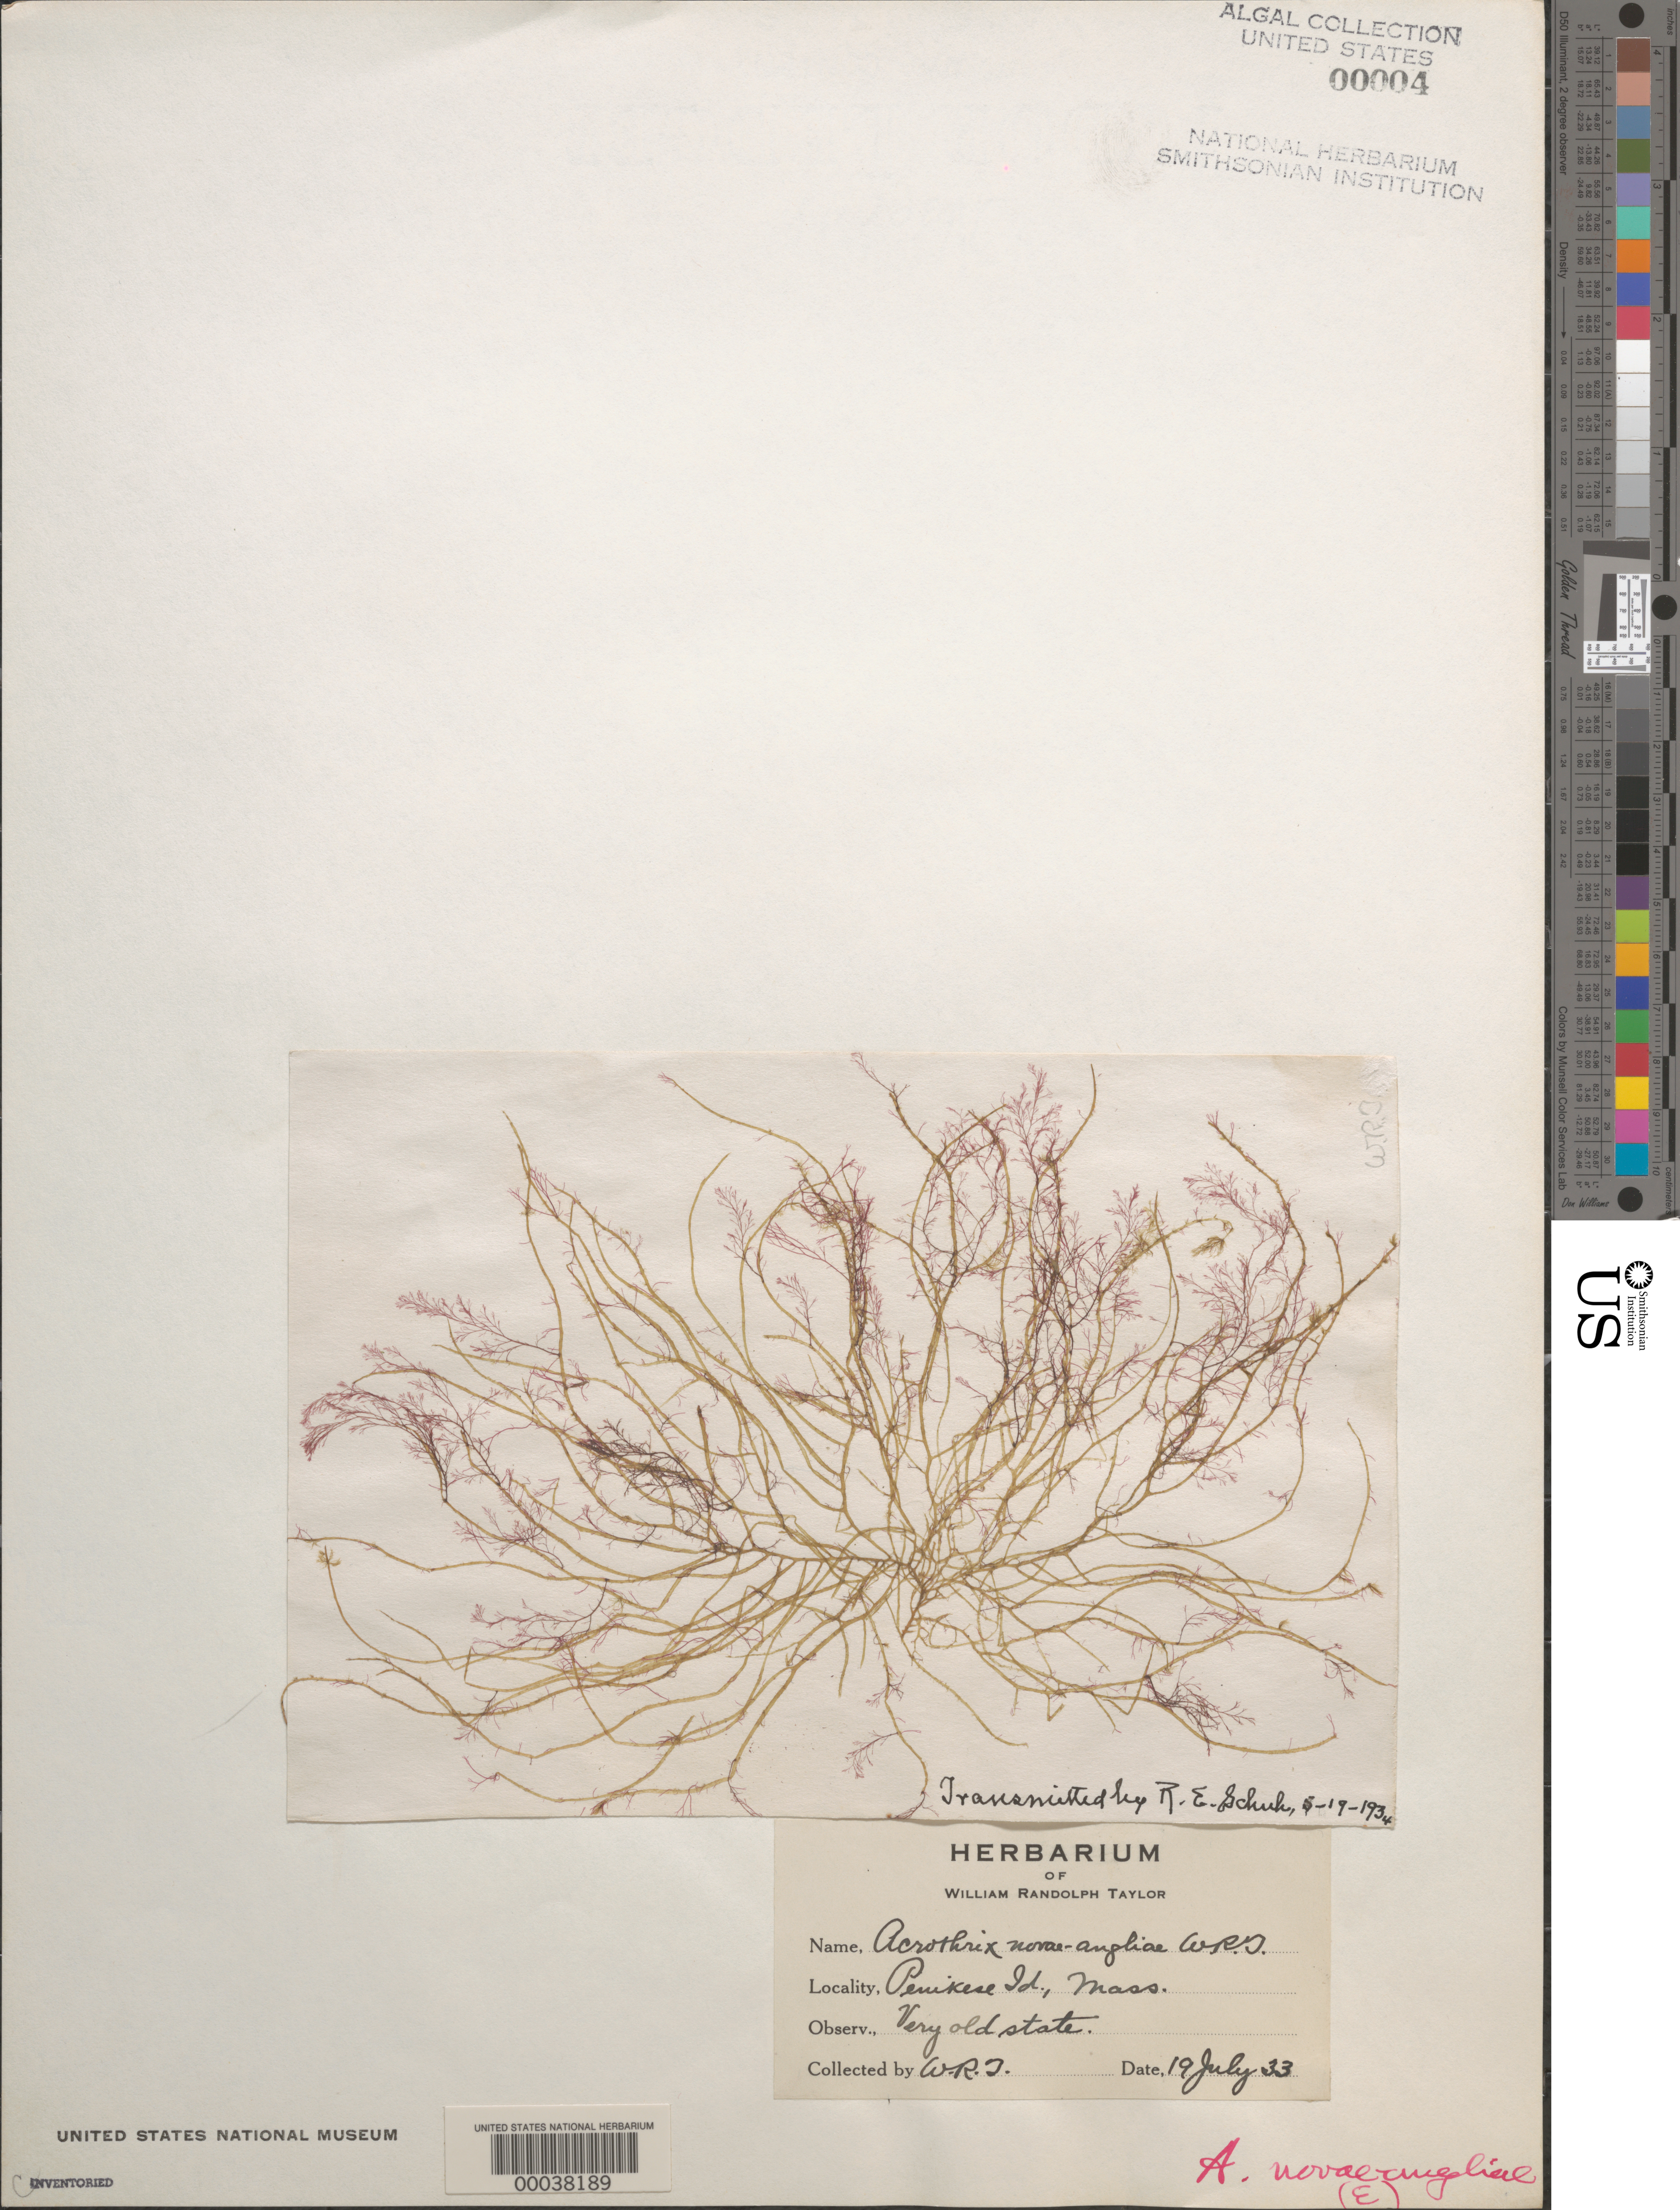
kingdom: Chromista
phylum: Ochrophyta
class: Phaeophyceae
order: Ectocarpales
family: Chordariaceae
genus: Acrothrix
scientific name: Acrothrix gracilis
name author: Kylin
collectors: W. R. Taylor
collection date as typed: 19 Jul 1933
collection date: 1933-07-19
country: United States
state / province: Massachusetts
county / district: Dukes County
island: Penikese Island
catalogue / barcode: US 4